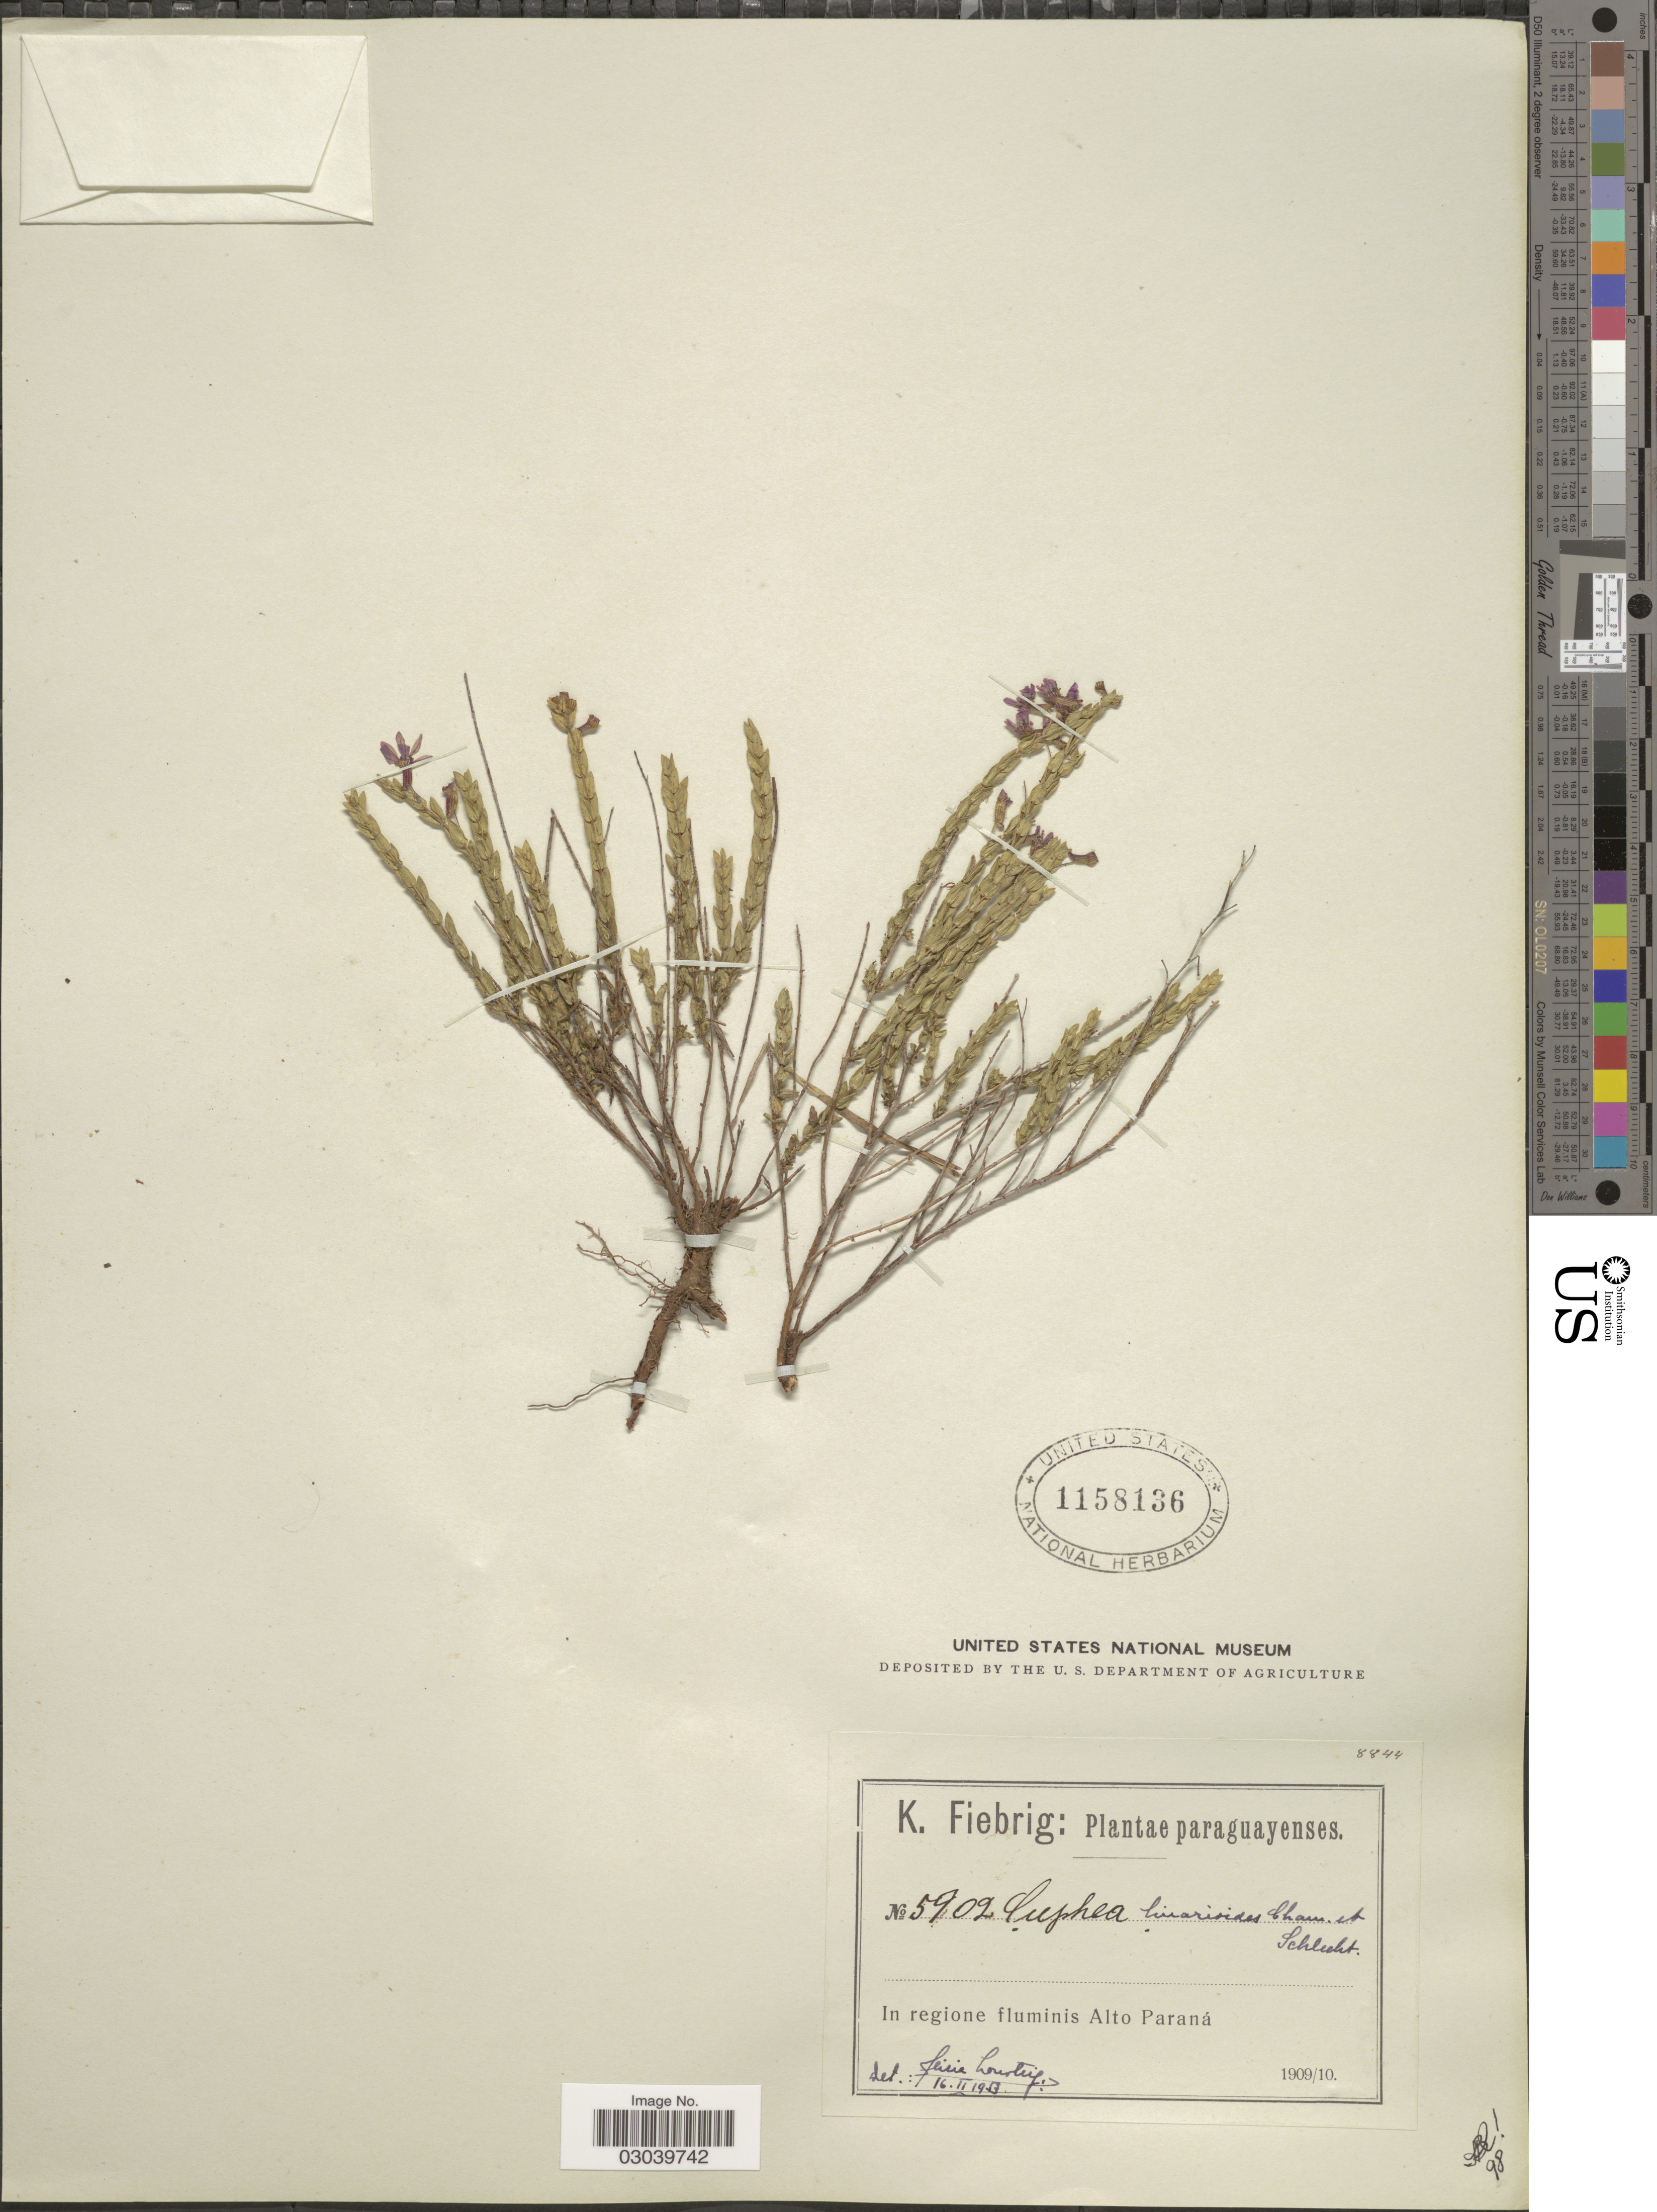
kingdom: Plantae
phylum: Tracheophyta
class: Magnoliopsida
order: Myrtales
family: Lythraceae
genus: Cuphea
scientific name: Cuphea linarioides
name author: Cham. & Schltdl.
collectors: K. Fiebrig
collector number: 5902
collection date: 1909/1910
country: Paraguay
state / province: Alto Parana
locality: In regione fluminis Alto Parana.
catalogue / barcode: US 1158136